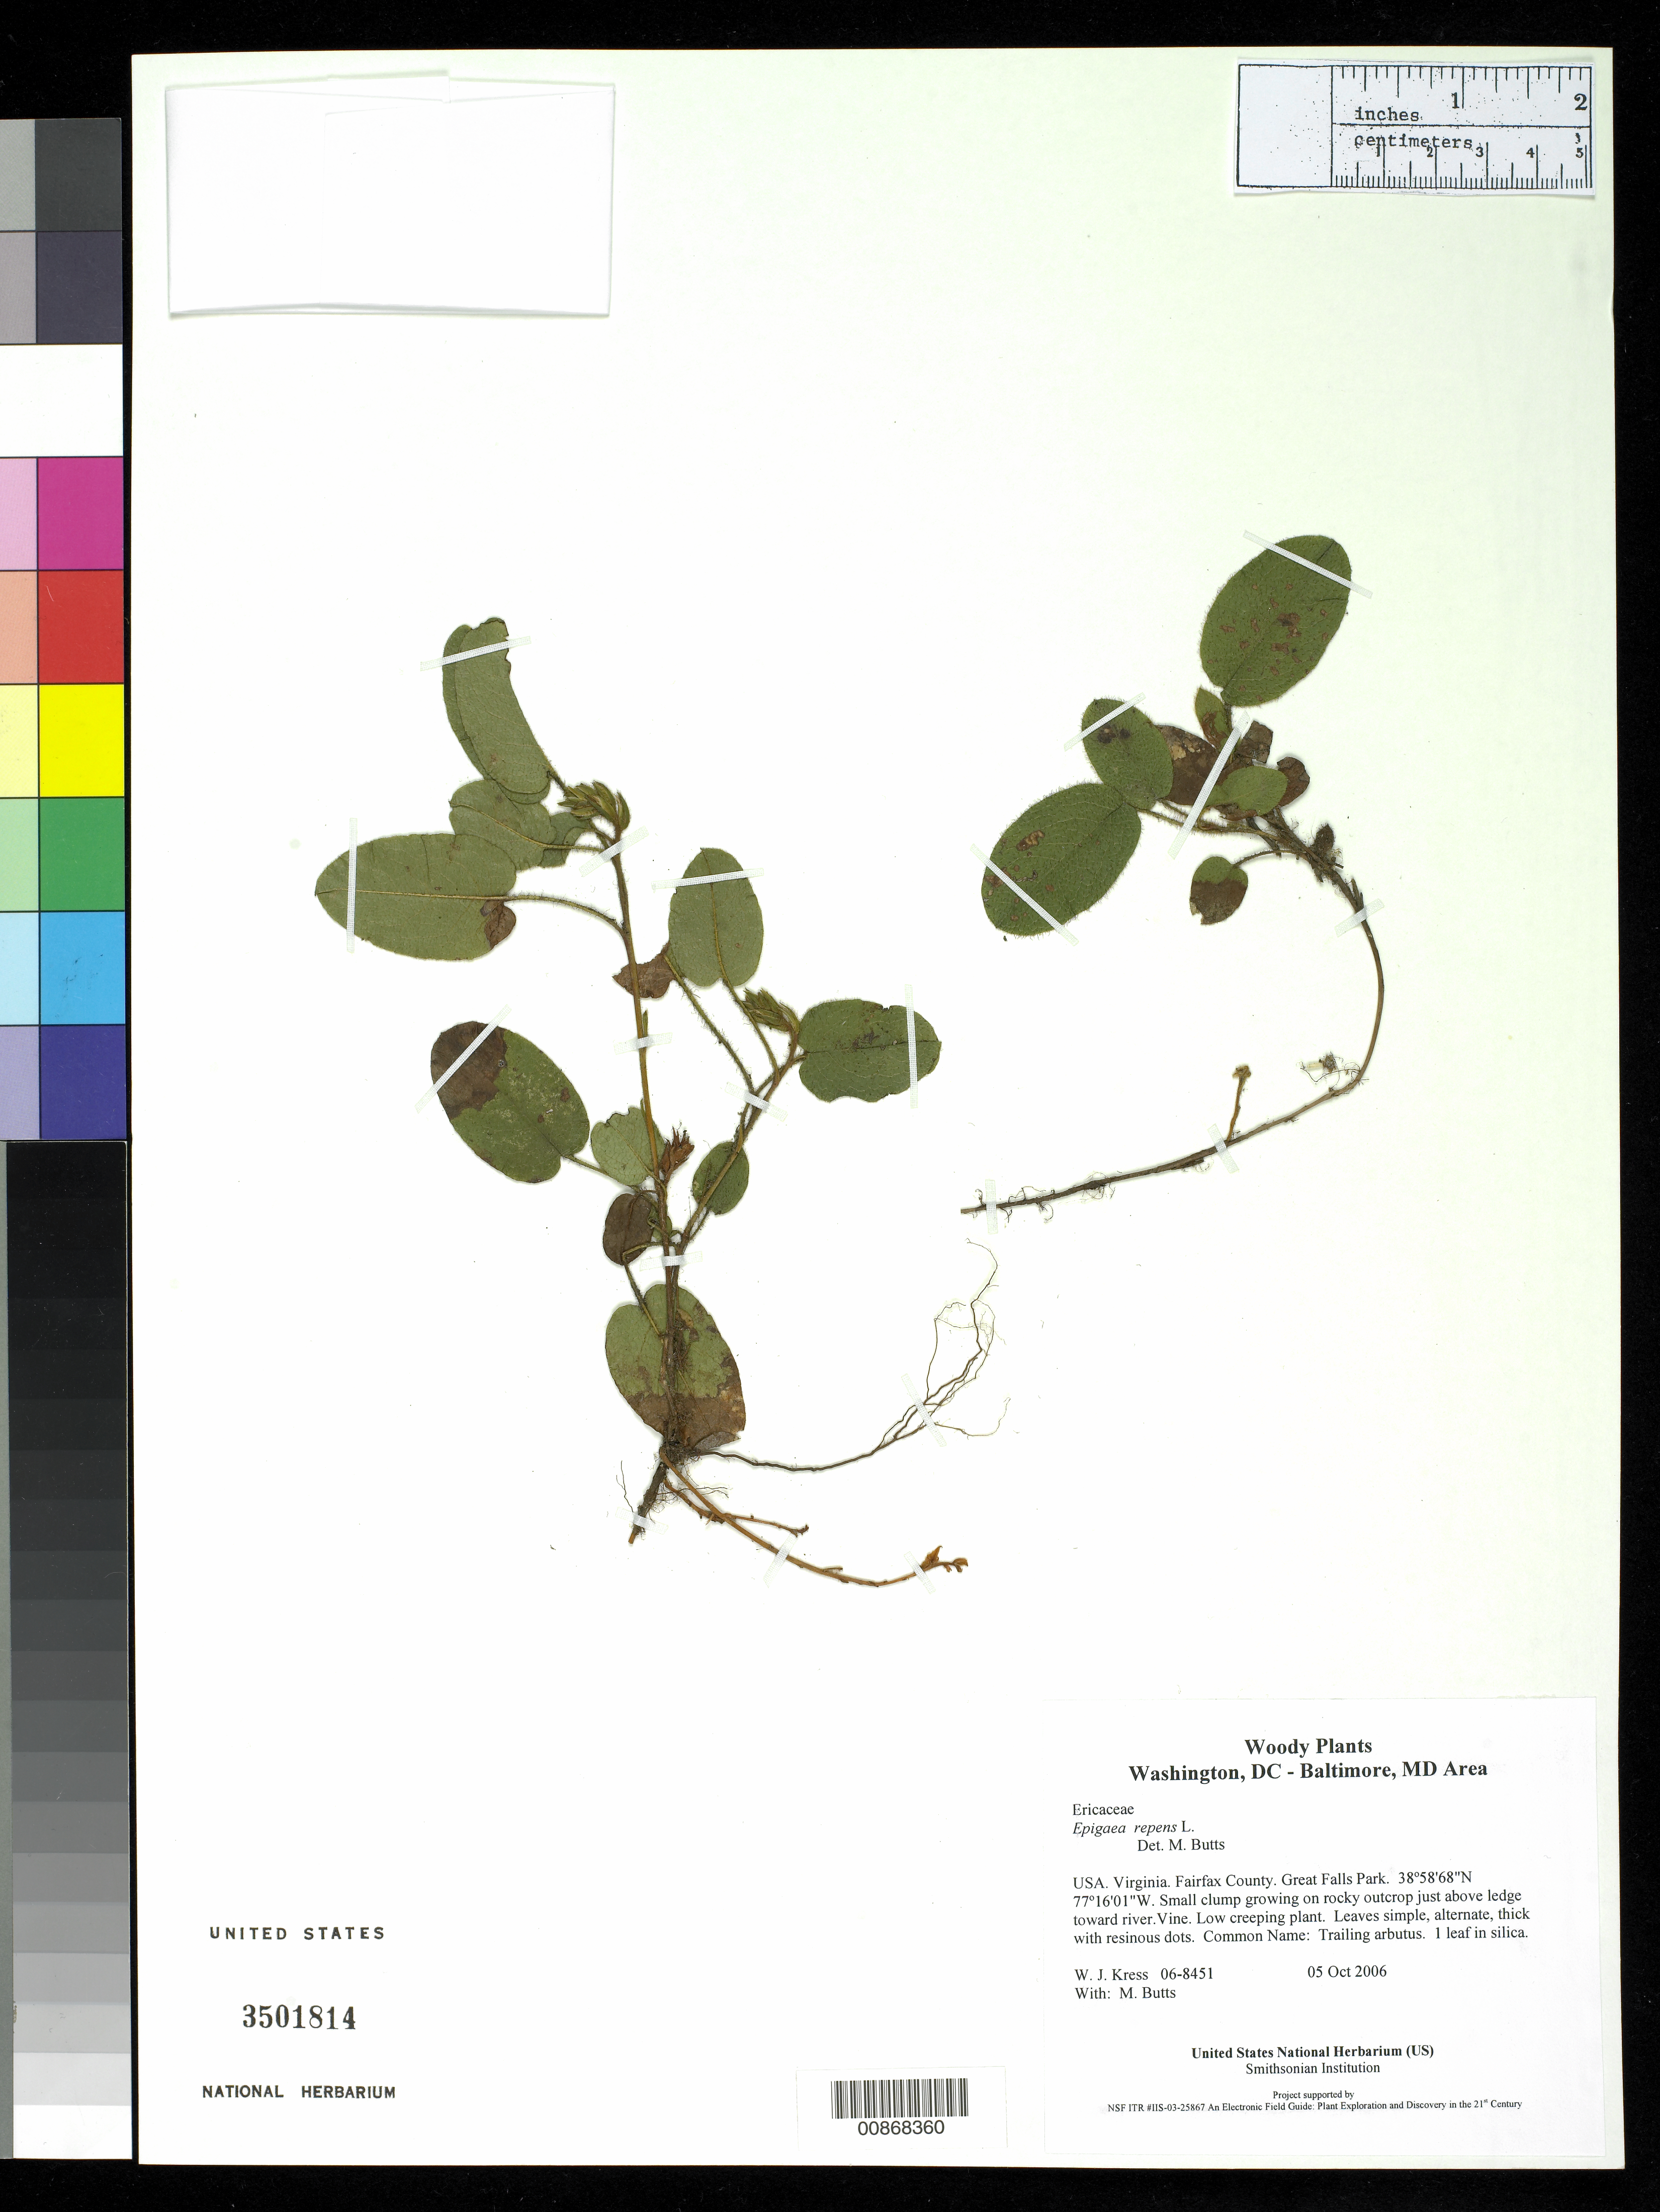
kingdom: Plantae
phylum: Tracheophyta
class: Magnoliopsida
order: Ericales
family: Ericaceae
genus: Epigaea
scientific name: Epigaea repens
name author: L.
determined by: Butts, M. B.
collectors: W. J. Kress & M. B. Butts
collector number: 06-8451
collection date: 2006-10-05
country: United States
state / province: Virginia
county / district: Fairfax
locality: Great Falls Park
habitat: Small clump growing on rocky outcrop just above ledge toward river.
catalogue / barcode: US 3501814